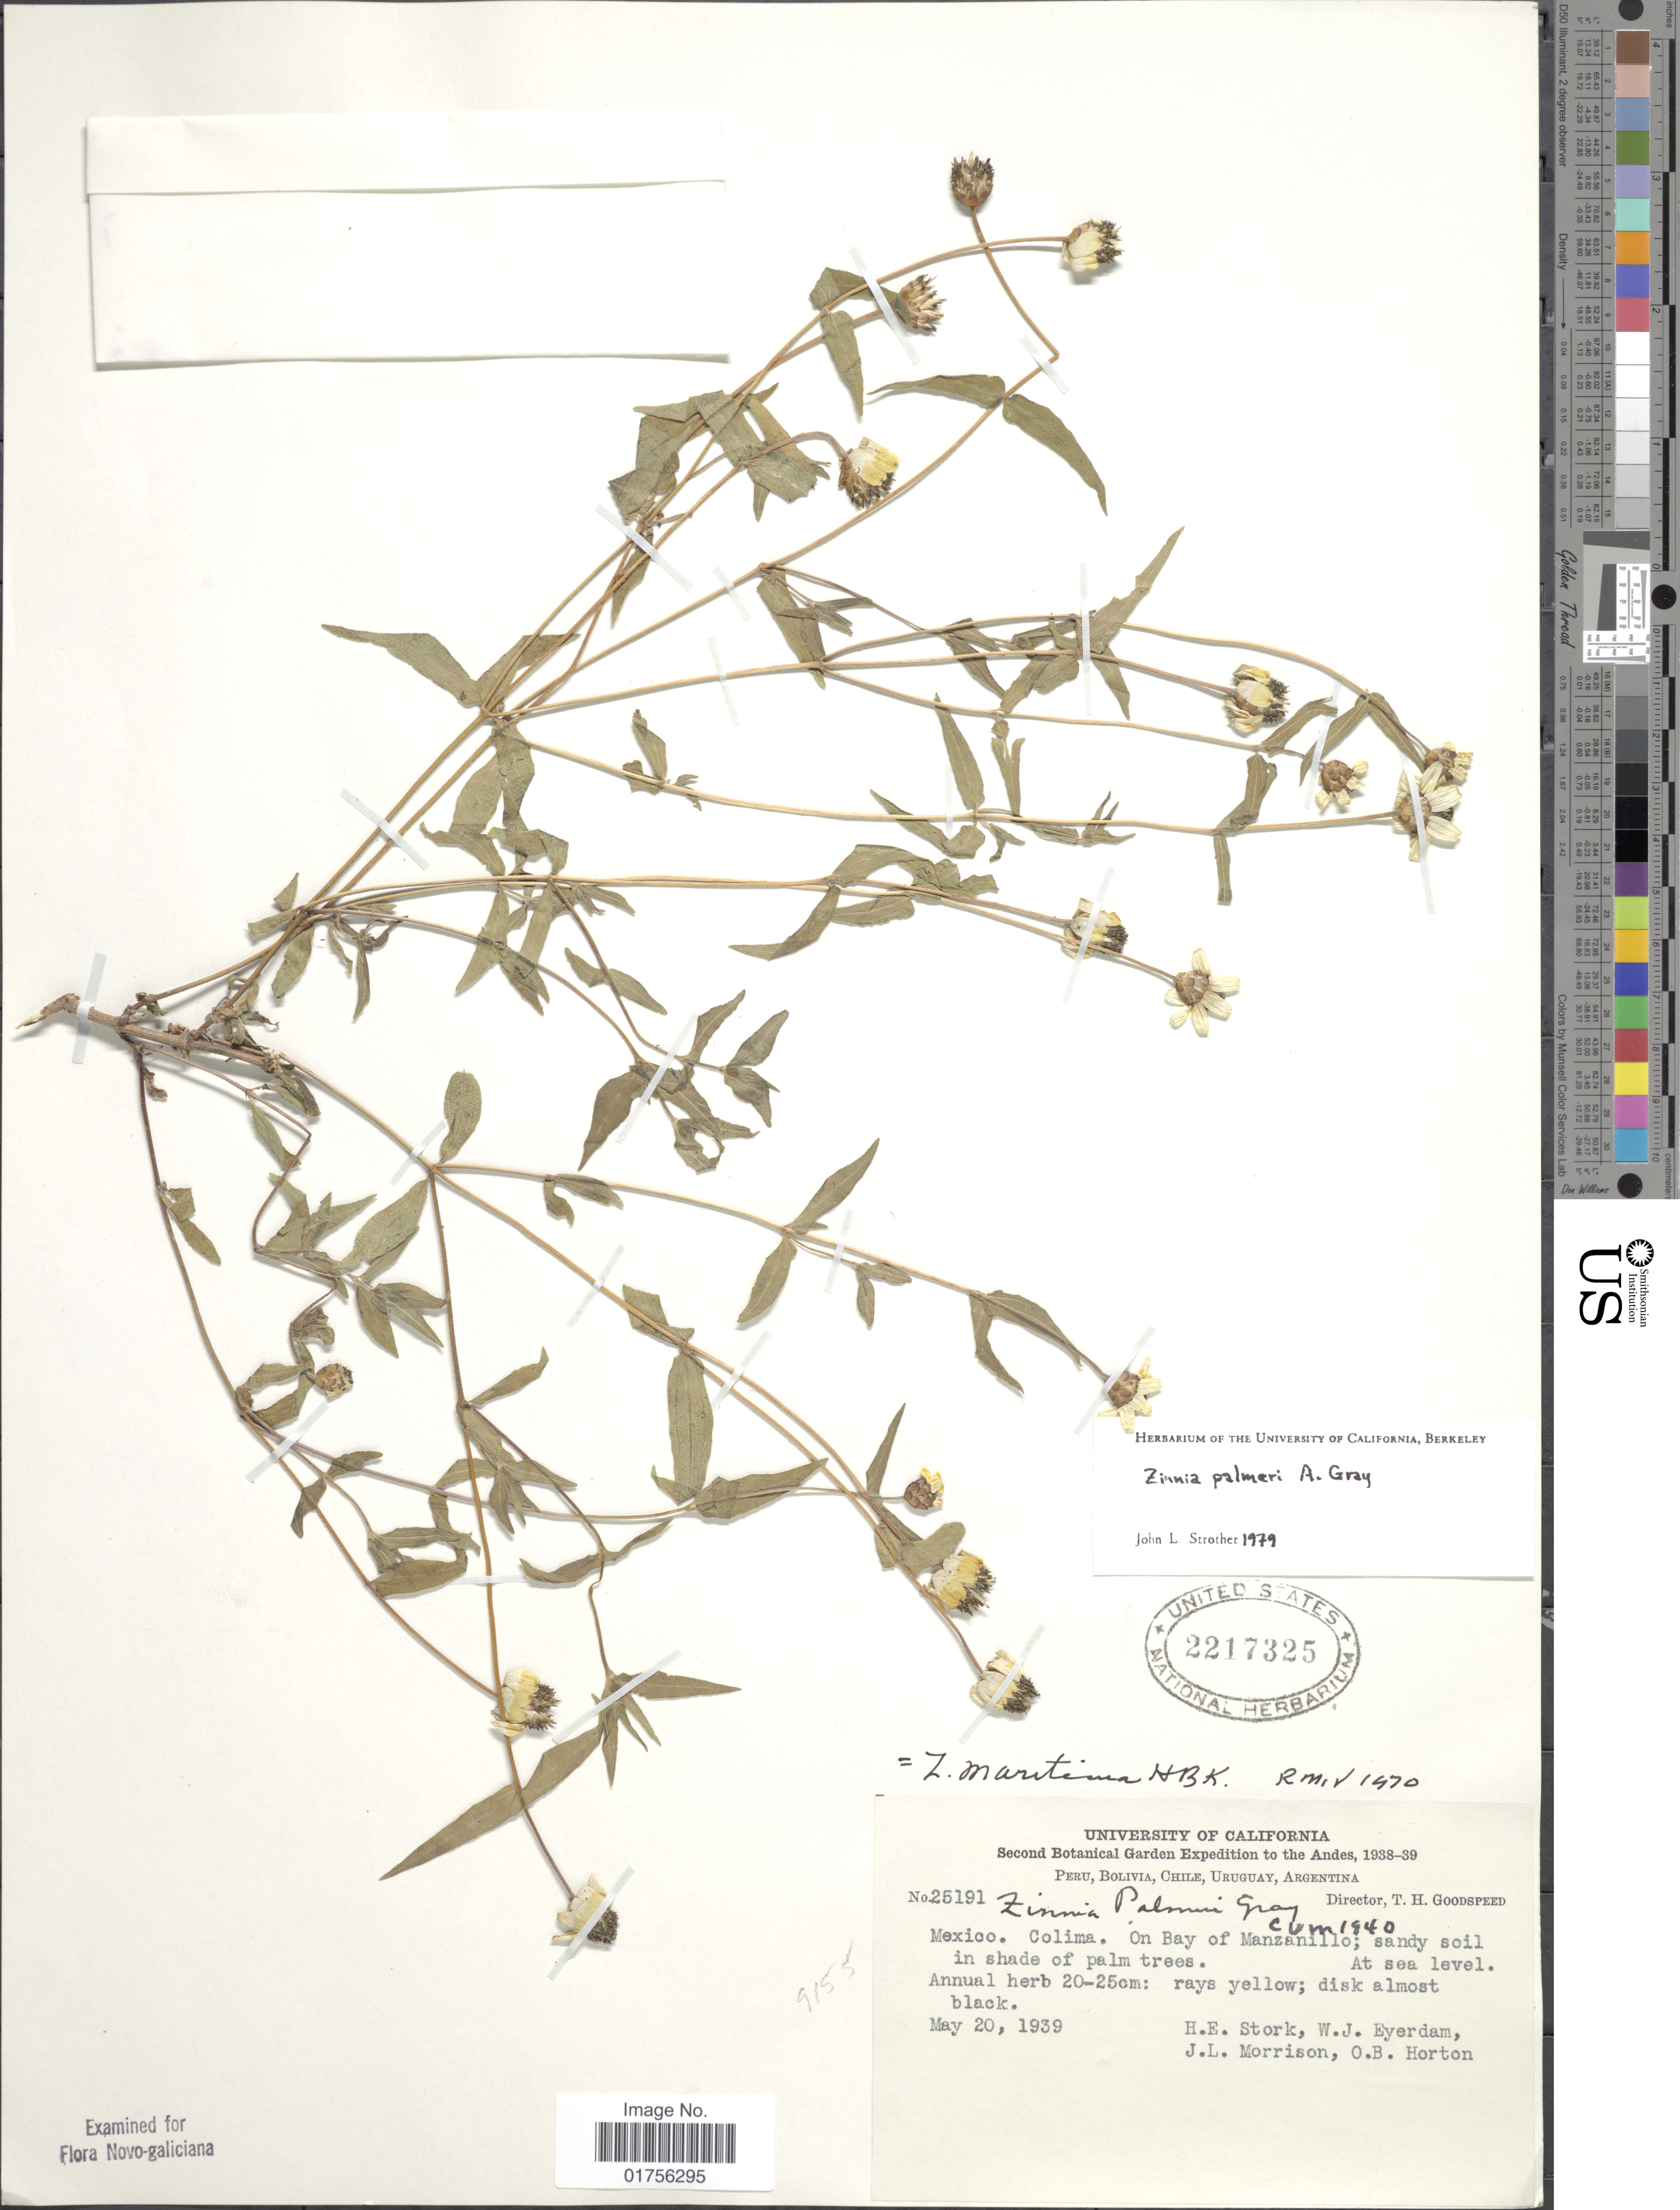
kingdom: Plantae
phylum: Tracheophyta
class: Magnoliopsida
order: Asterales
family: Asteraceae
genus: Zinnia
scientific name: Zinnia palmeri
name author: A. Gray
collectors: H. E. Stork, W. J. Eyerdam, J. Morrison & O. B. Horton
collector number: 25191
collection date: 1939-05-20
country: Mexico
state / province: Colima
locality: Mexico, Colima, On Bay of Manzanillo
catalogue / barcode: US 2217325